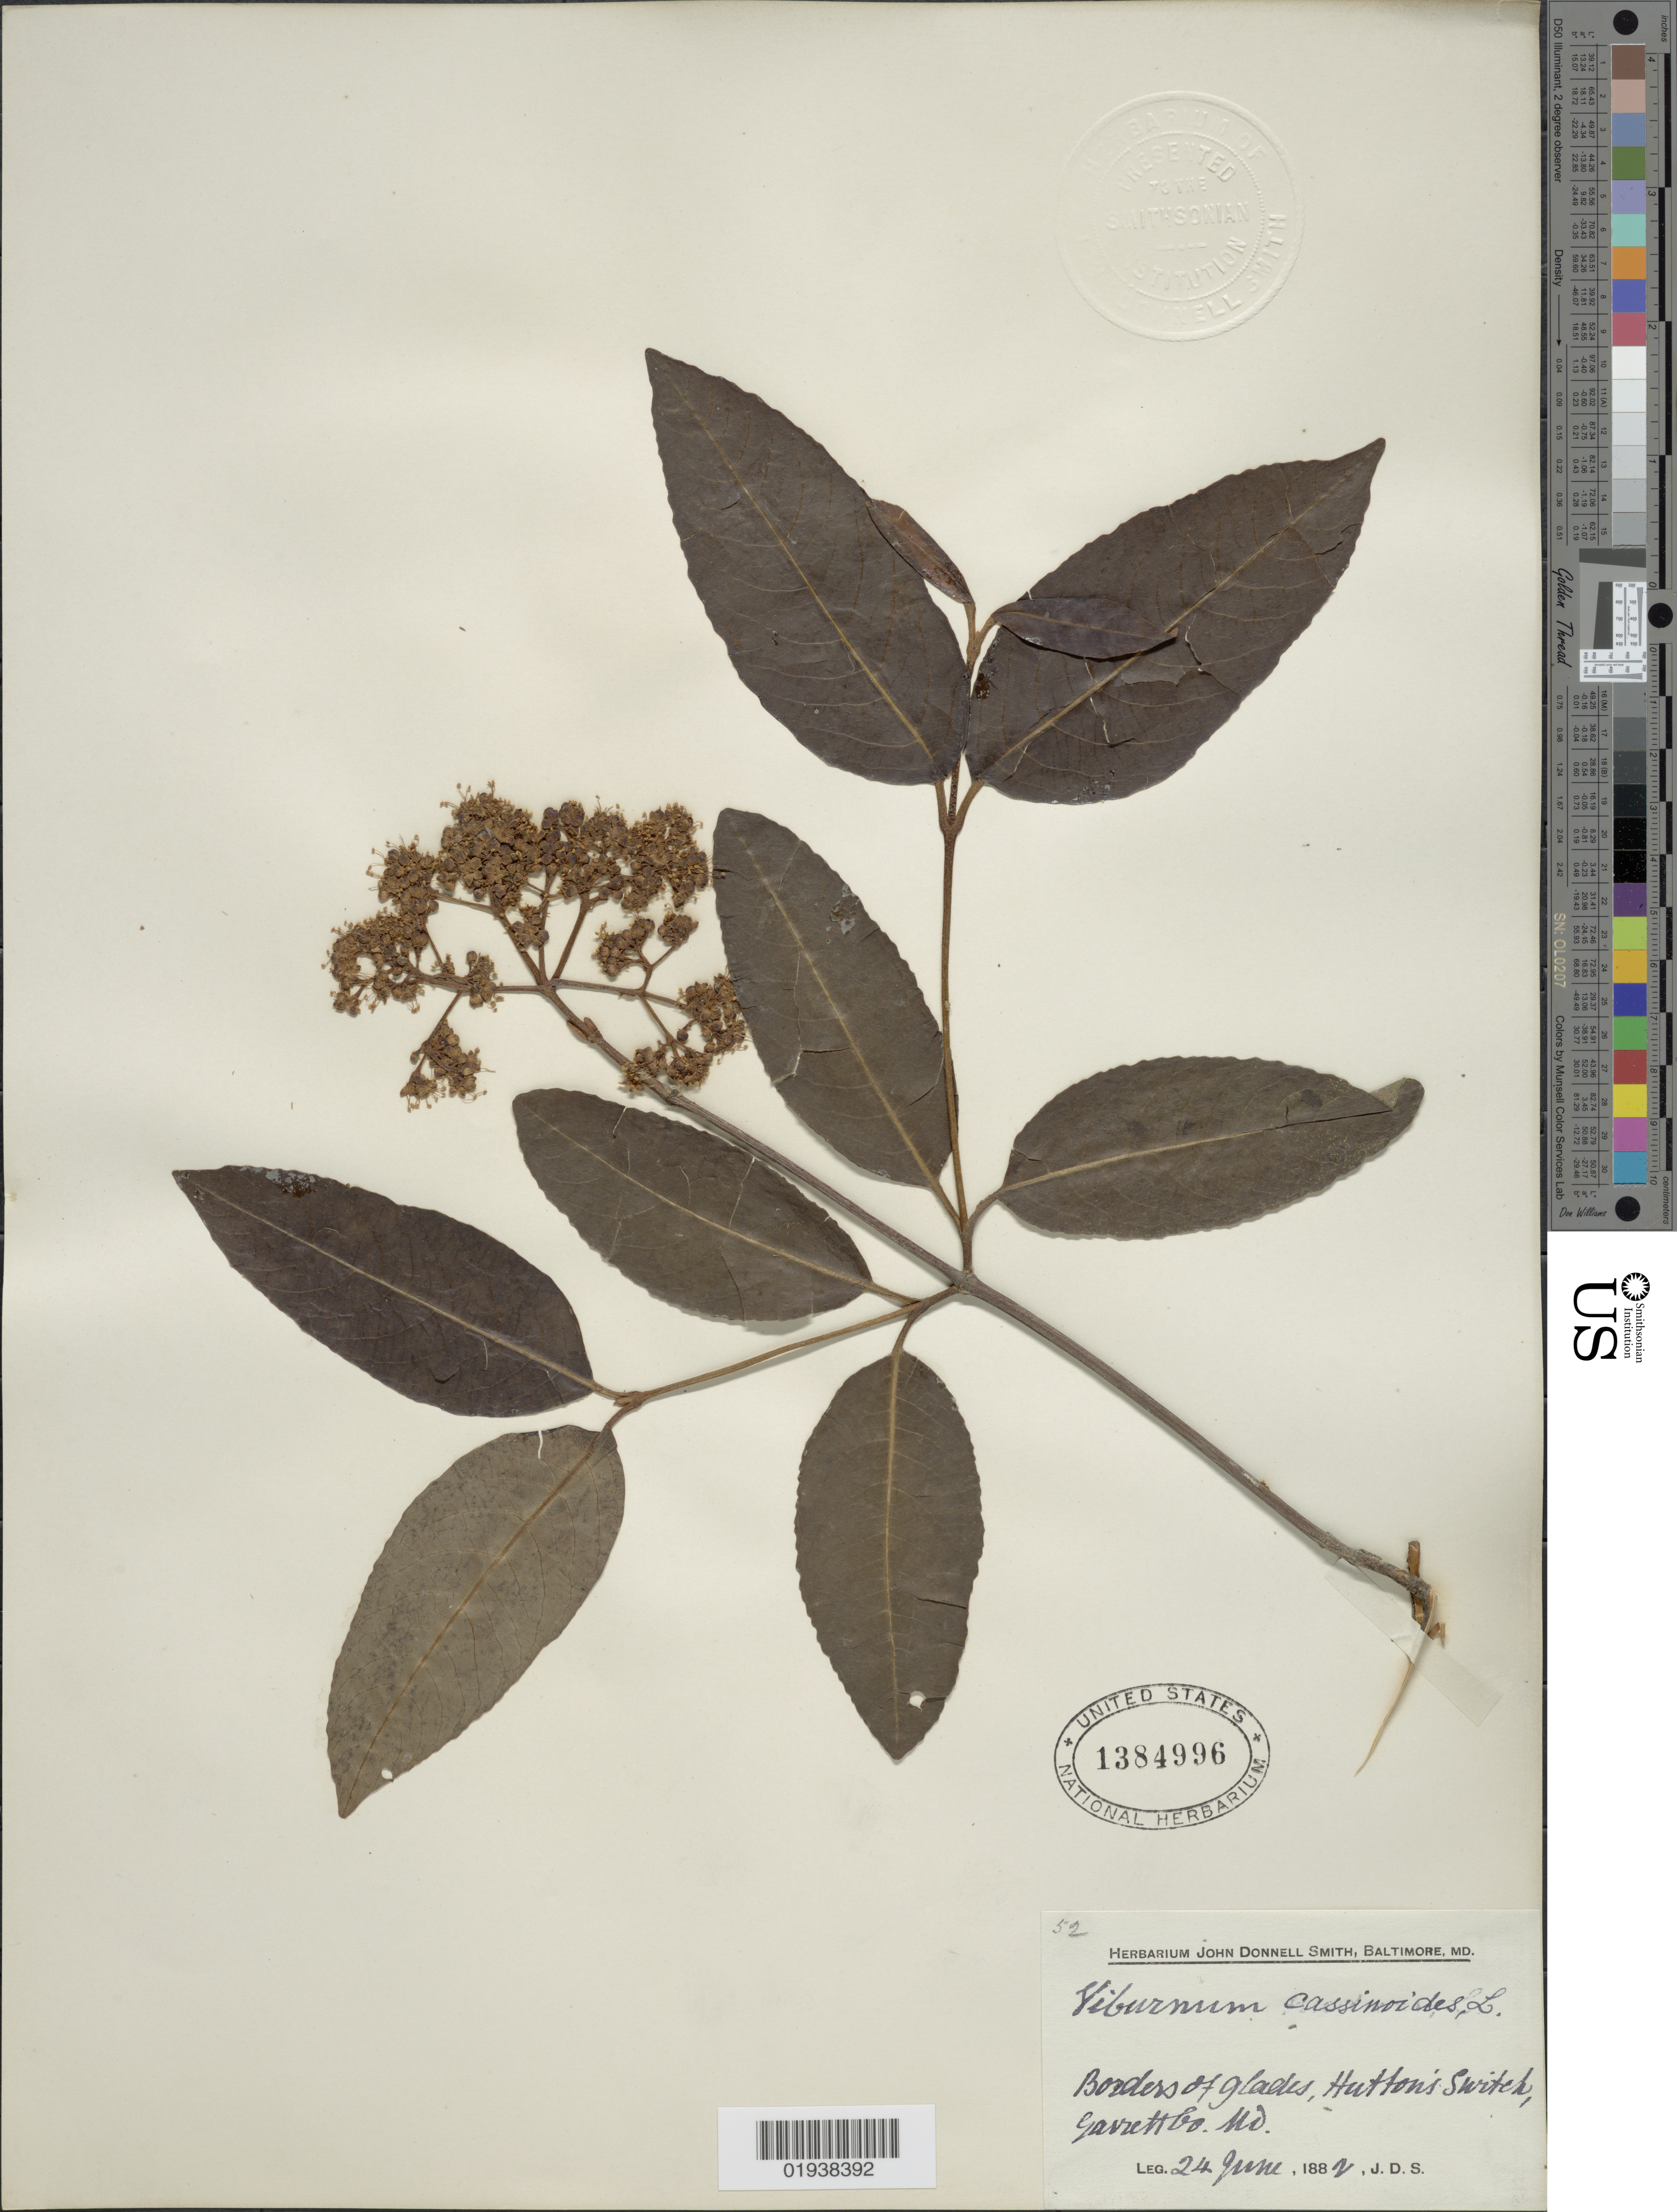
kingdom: Plantae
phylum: Tracheophyta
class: Magnoliopsida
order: Dipsacales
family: Viburnaceae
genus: Viburnum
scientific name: Viburnum cassinoides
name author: L.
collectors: J. Donnell Smith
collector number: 52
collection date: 1882-06-24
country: United States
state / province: Maryland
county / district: Garrett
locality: Borders of glades, Hutton's Switch, Garrett Co.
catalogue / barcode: US 1384996